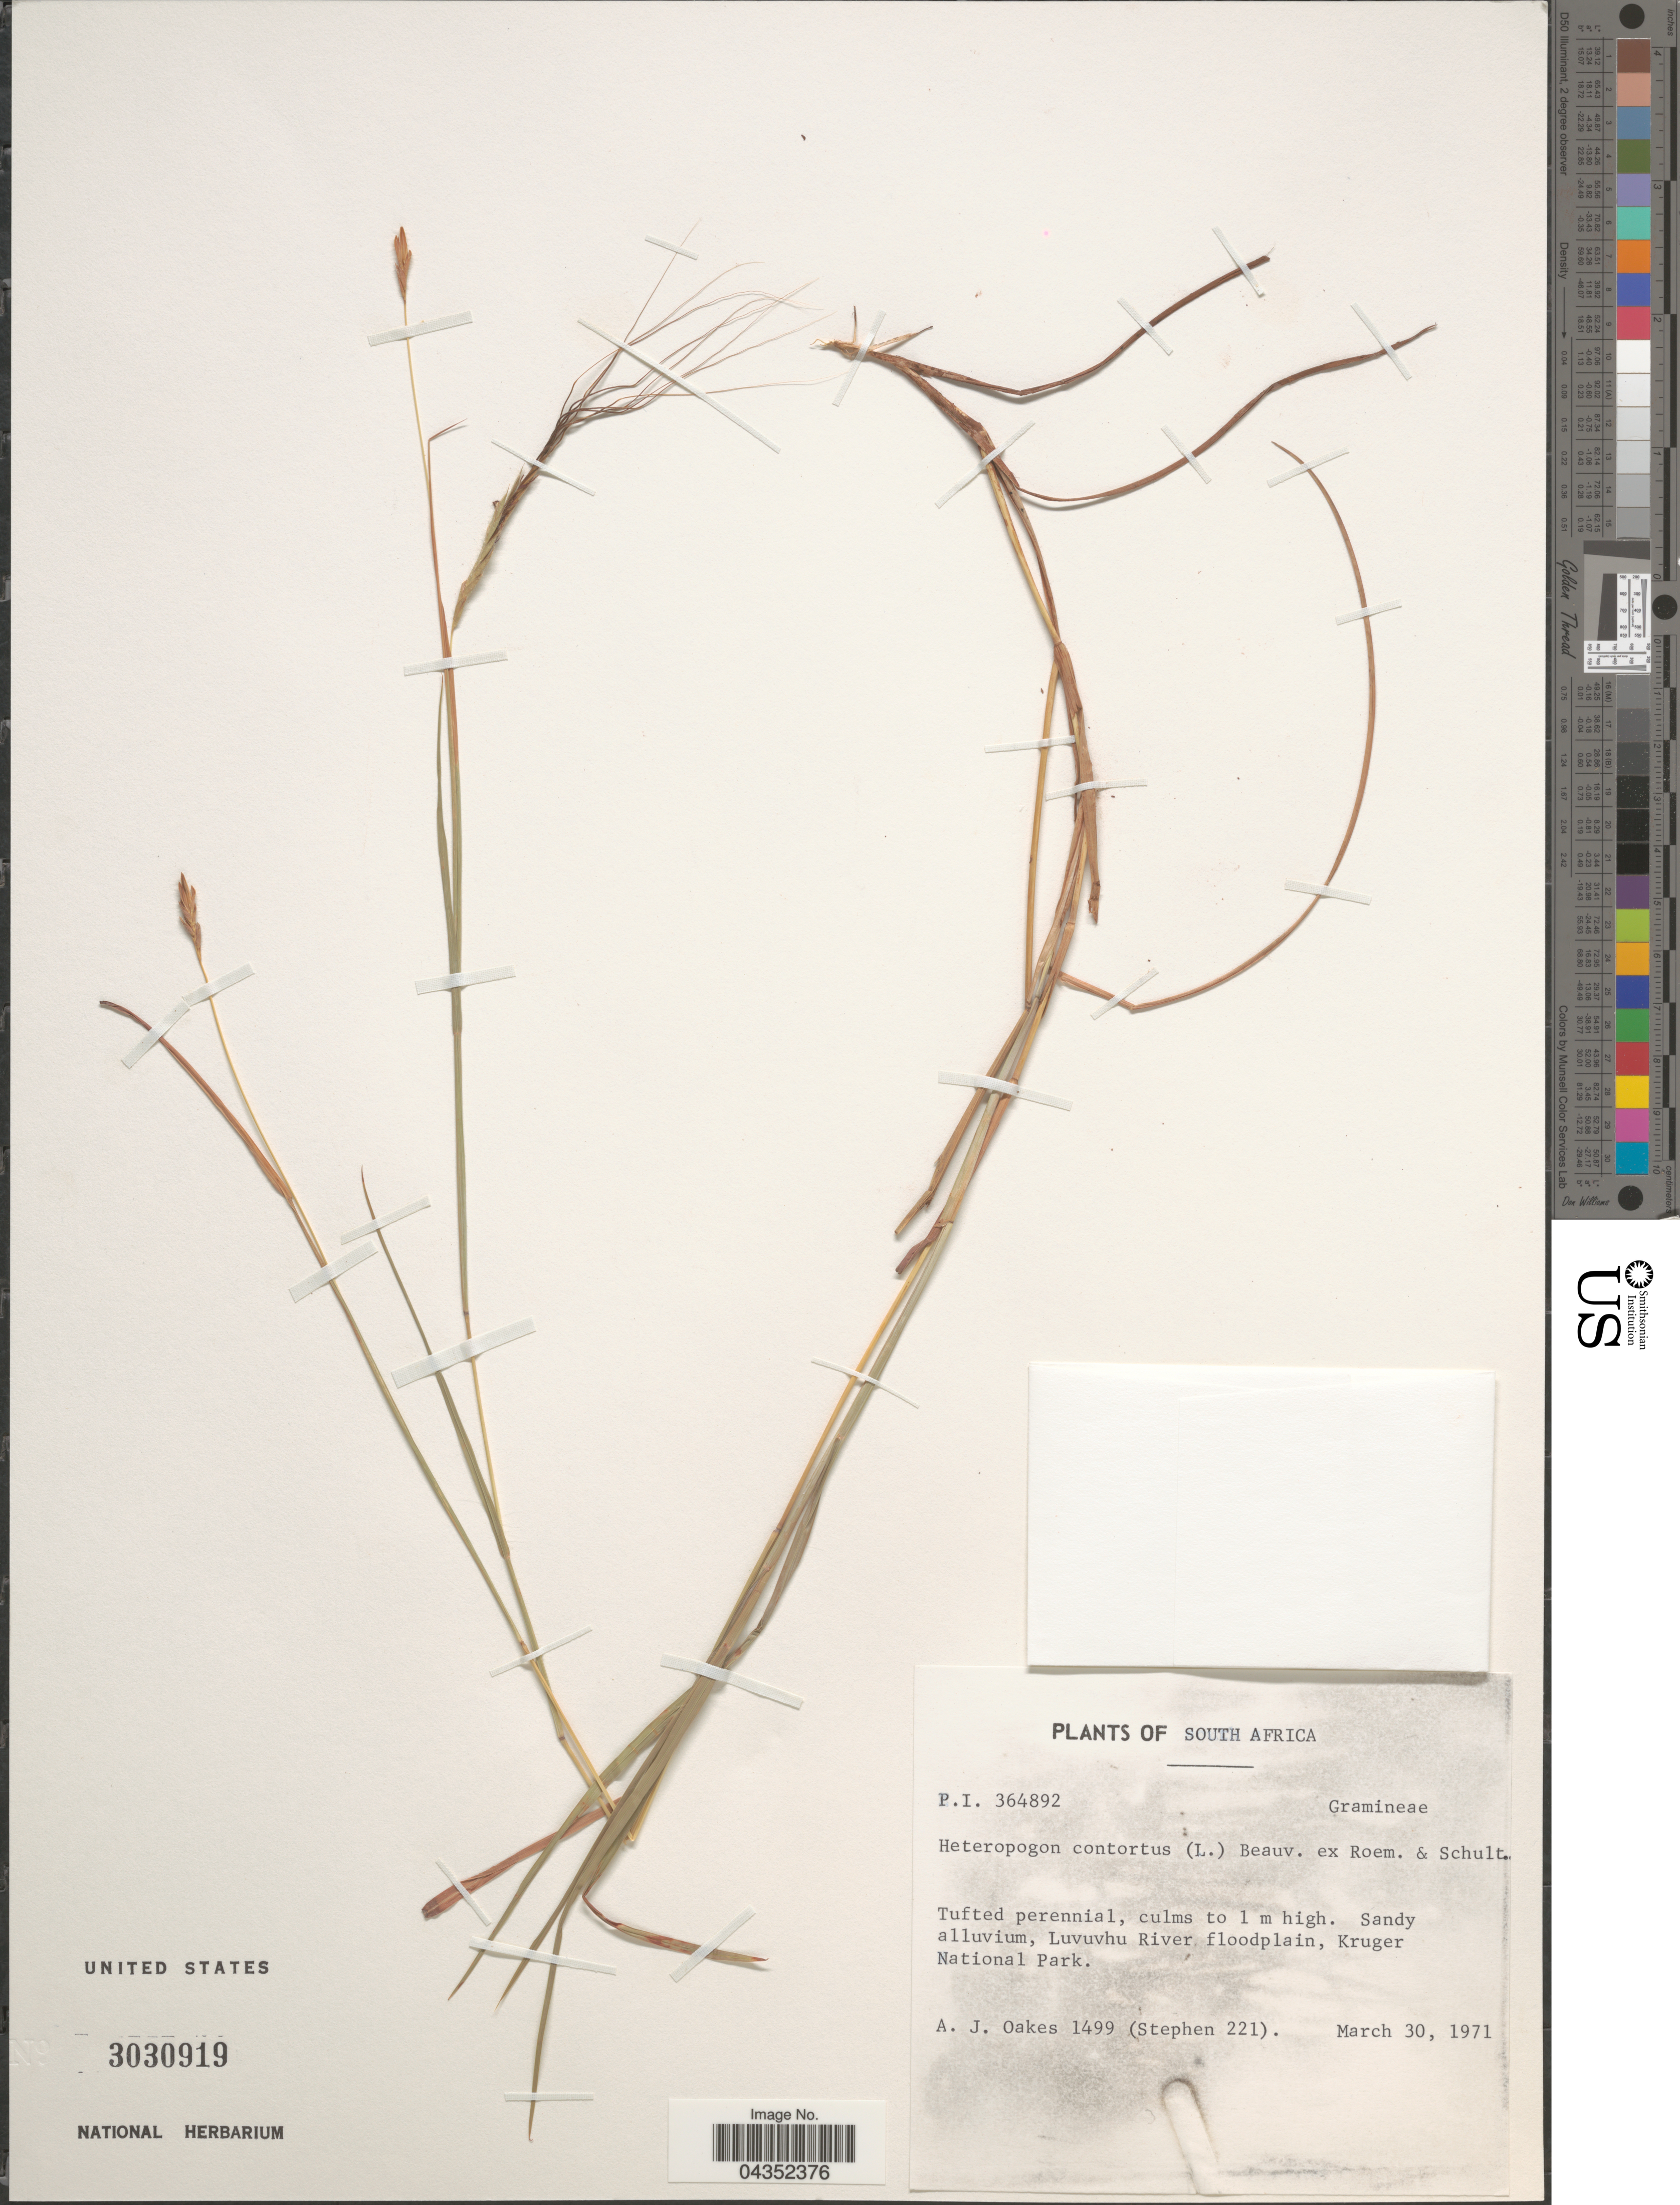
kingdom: Plantae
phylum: Tracheophyta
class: Liliopsida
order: Poales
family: Poaceae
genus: Heteropogon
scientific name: Heteropogon contortus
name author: (L.) P. Beauv. ex Roem. & Schult.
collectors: A. Oakes & Stephen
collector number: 1499/221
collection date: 1971-03-30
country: South Africa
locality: Sandy alluvium, Luvuvhu River floodplain, Kruger National Park.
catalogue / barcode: US 3030919